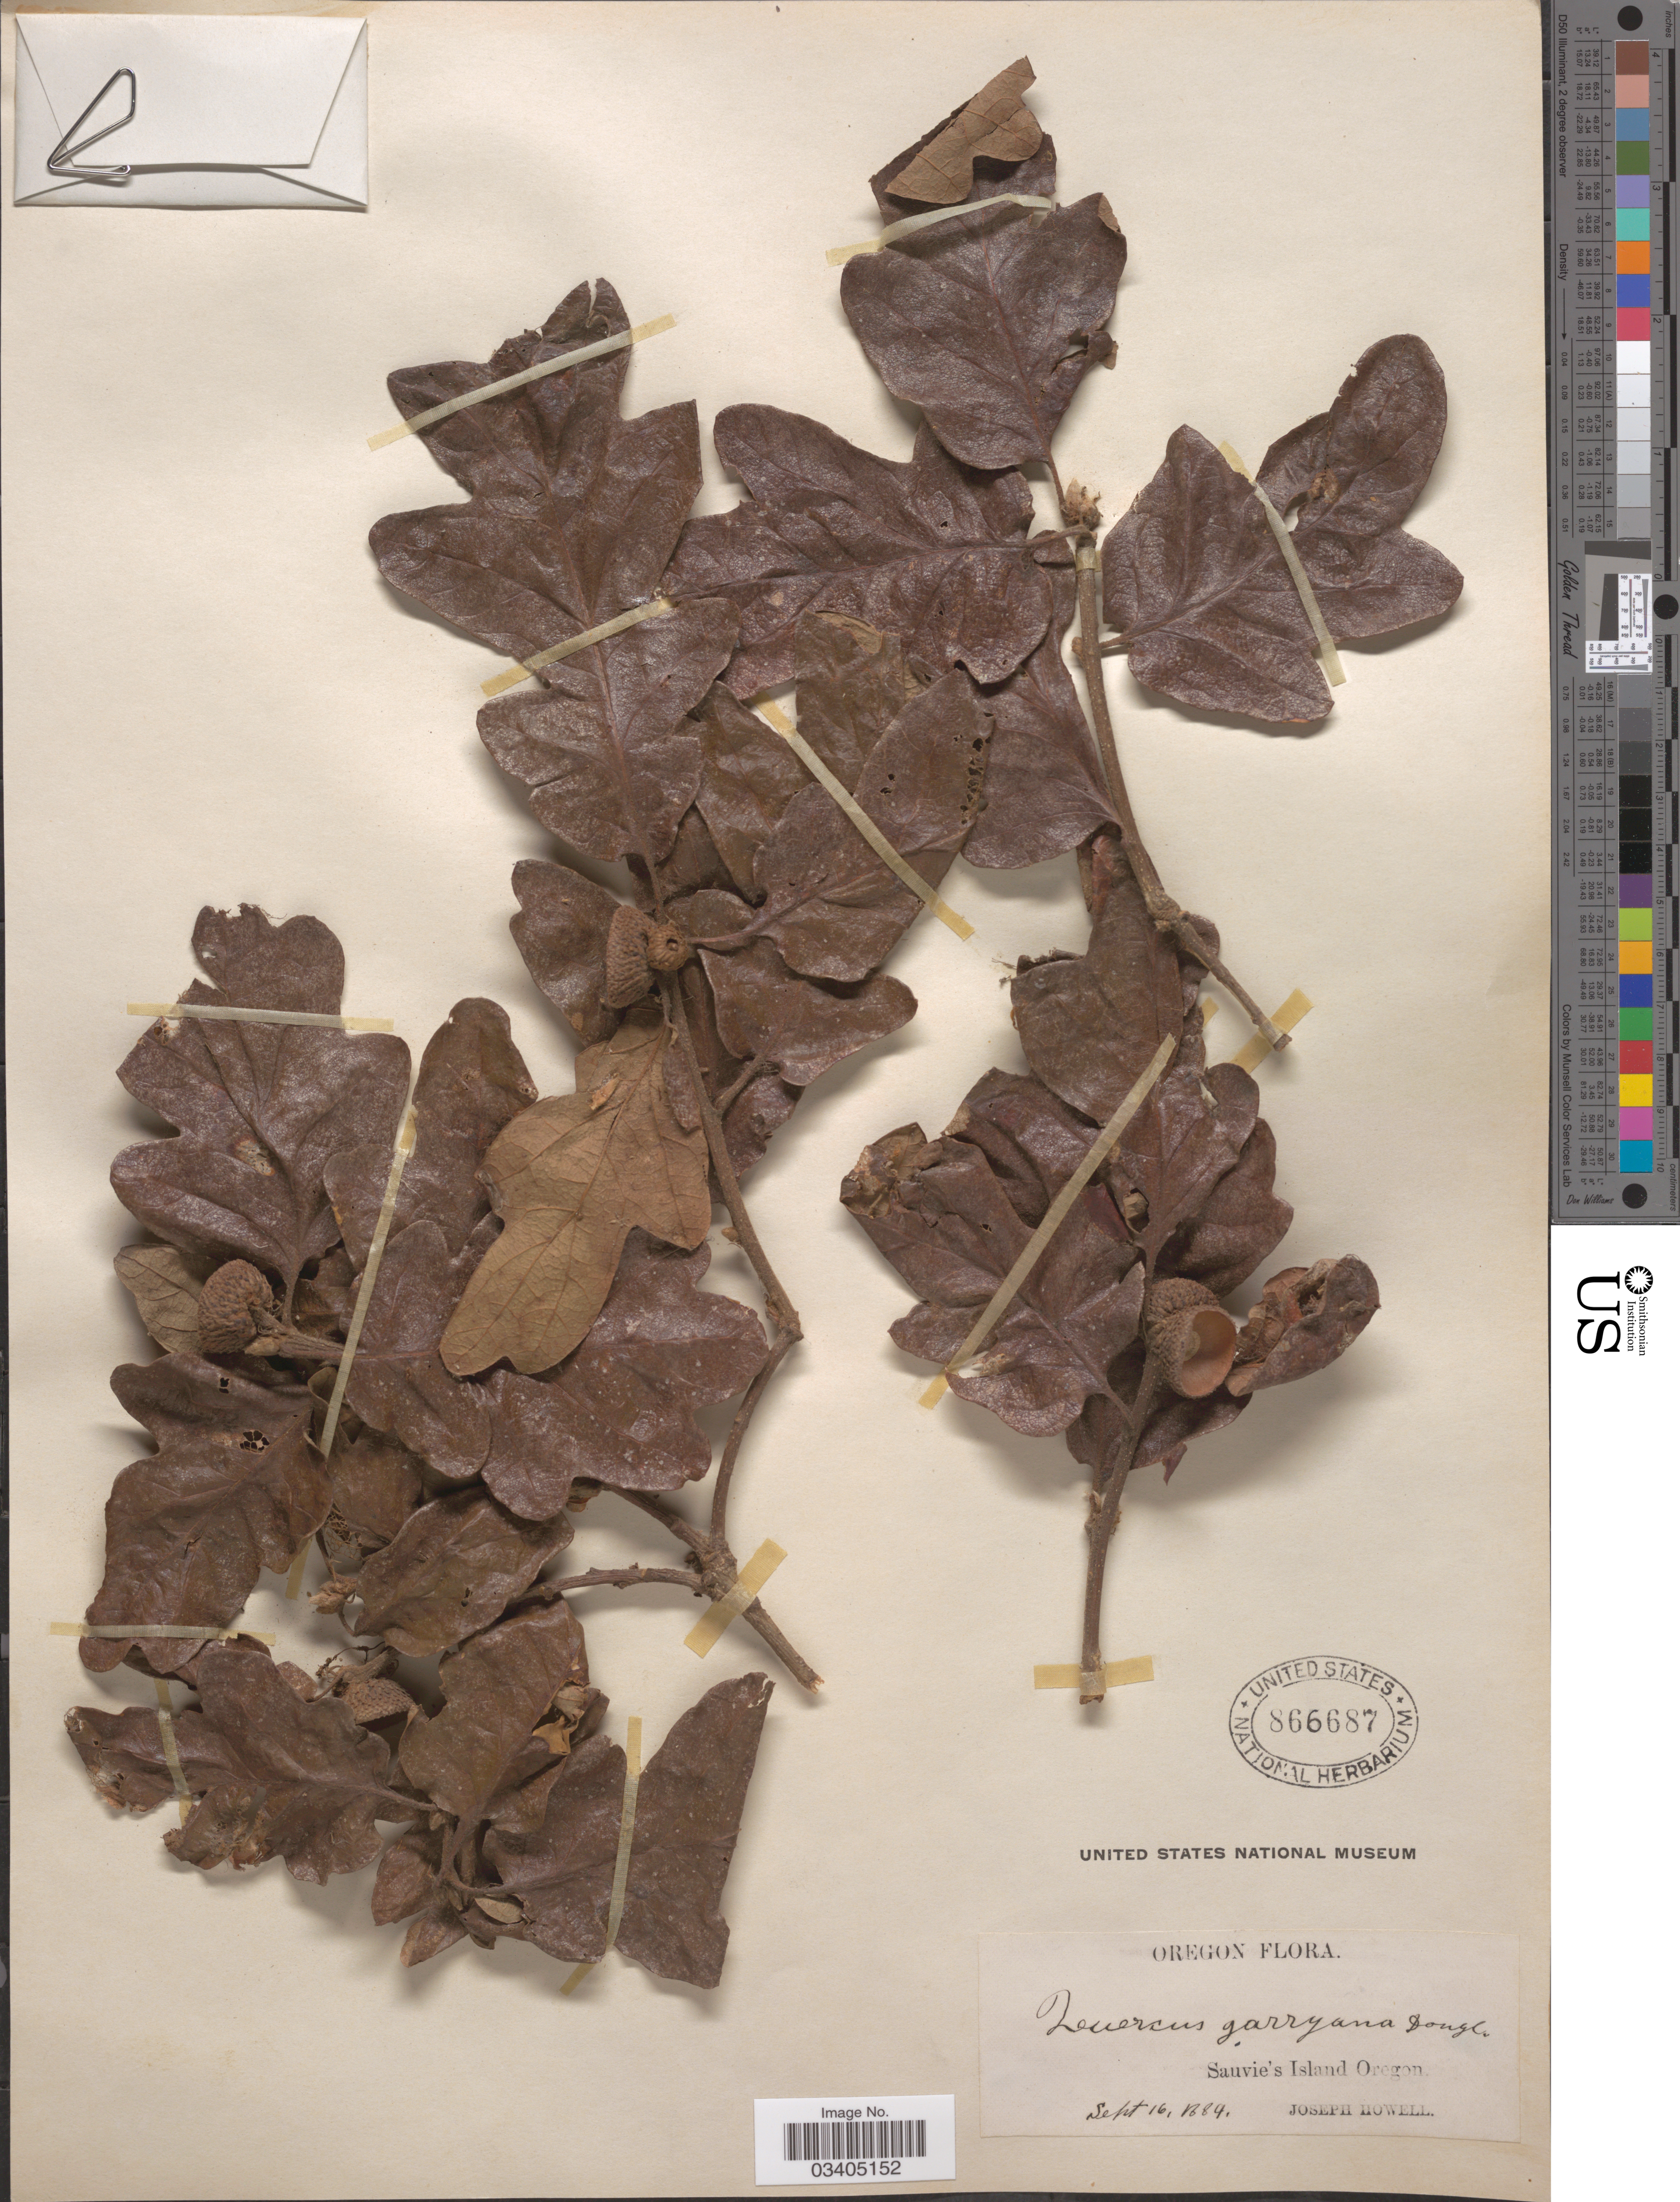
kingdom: Plantae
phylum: Tracheophyta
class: Magnoliopsida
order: Fagales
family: Fagaceae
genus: Quercus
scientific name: Quercus garryana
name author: Douglas ex Hook.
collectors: J. Howell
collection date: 1884-09-16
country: United States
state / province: Oregon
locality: Sauvie's Island.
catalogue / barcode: US 866687